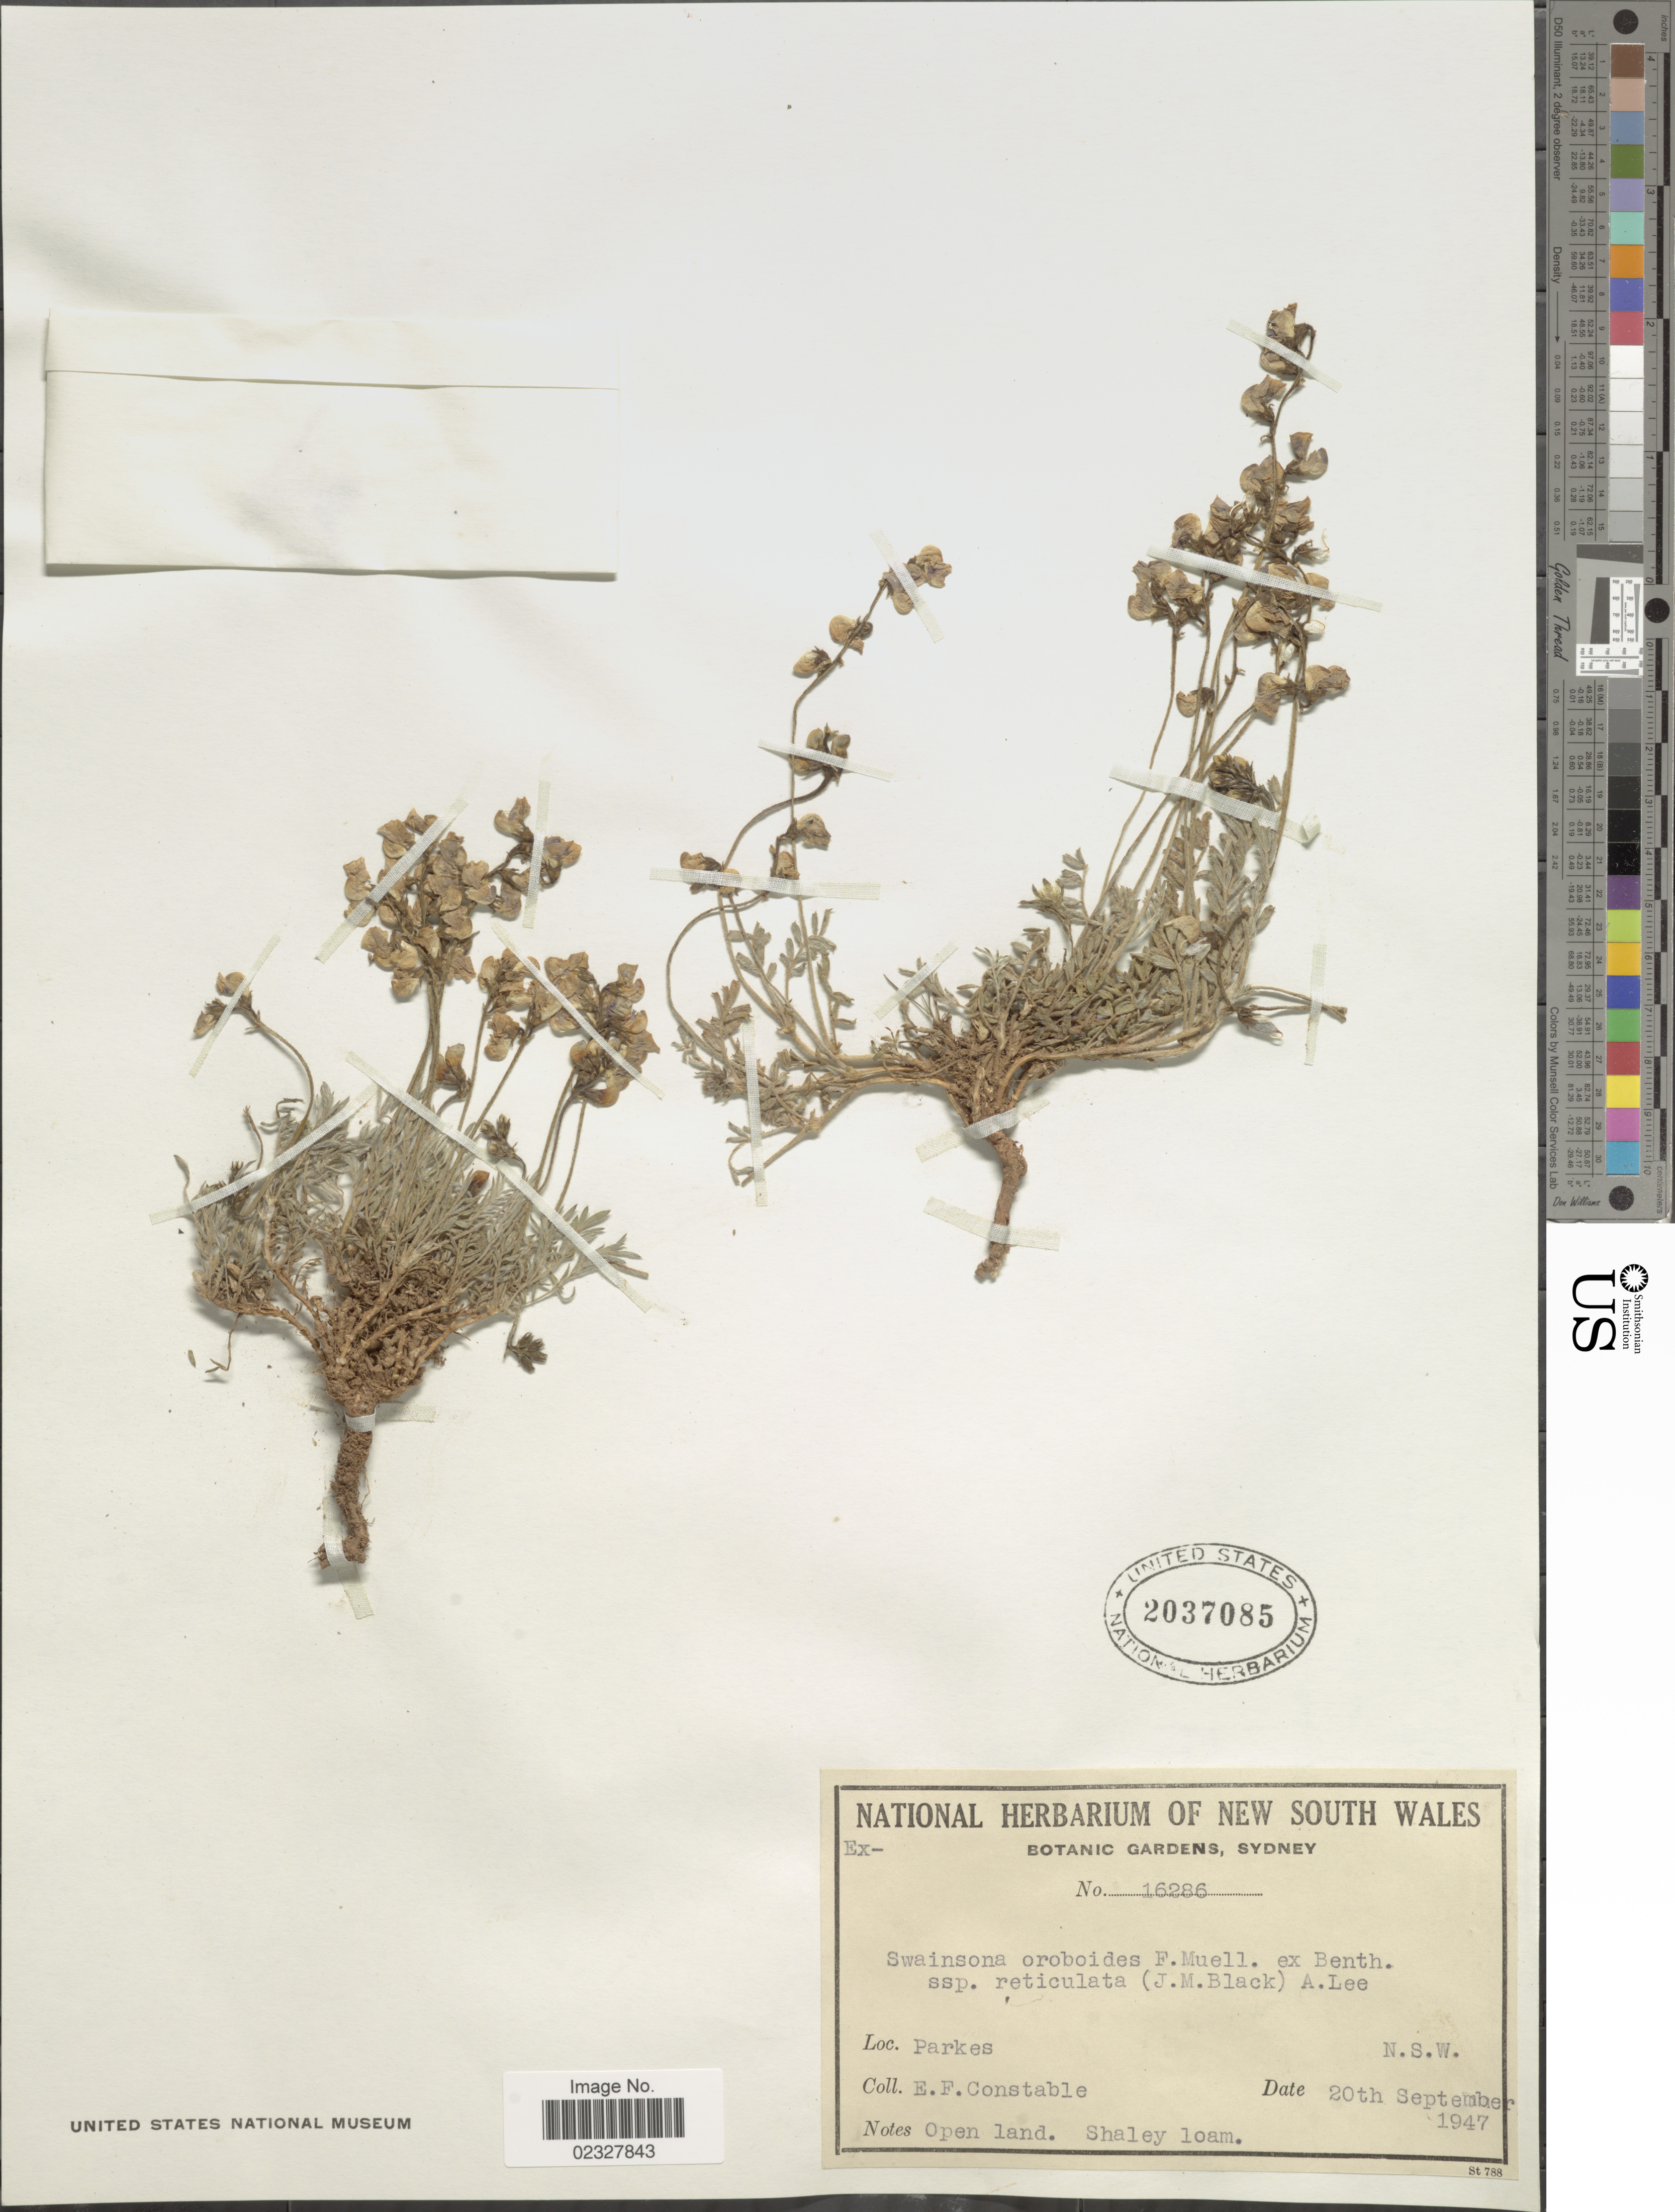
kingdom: Plantae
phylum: Tracheophyta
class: Magnoliopsida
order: Fabales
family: Fabaceae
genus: Swainsona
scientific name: Swainsona oroboides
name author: F. Muell. ex Benth.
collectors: E. F. Constable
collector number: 16286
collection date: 1947-09-20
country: Australia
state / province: New South Wales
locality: Parkes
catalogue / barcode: US 2037085